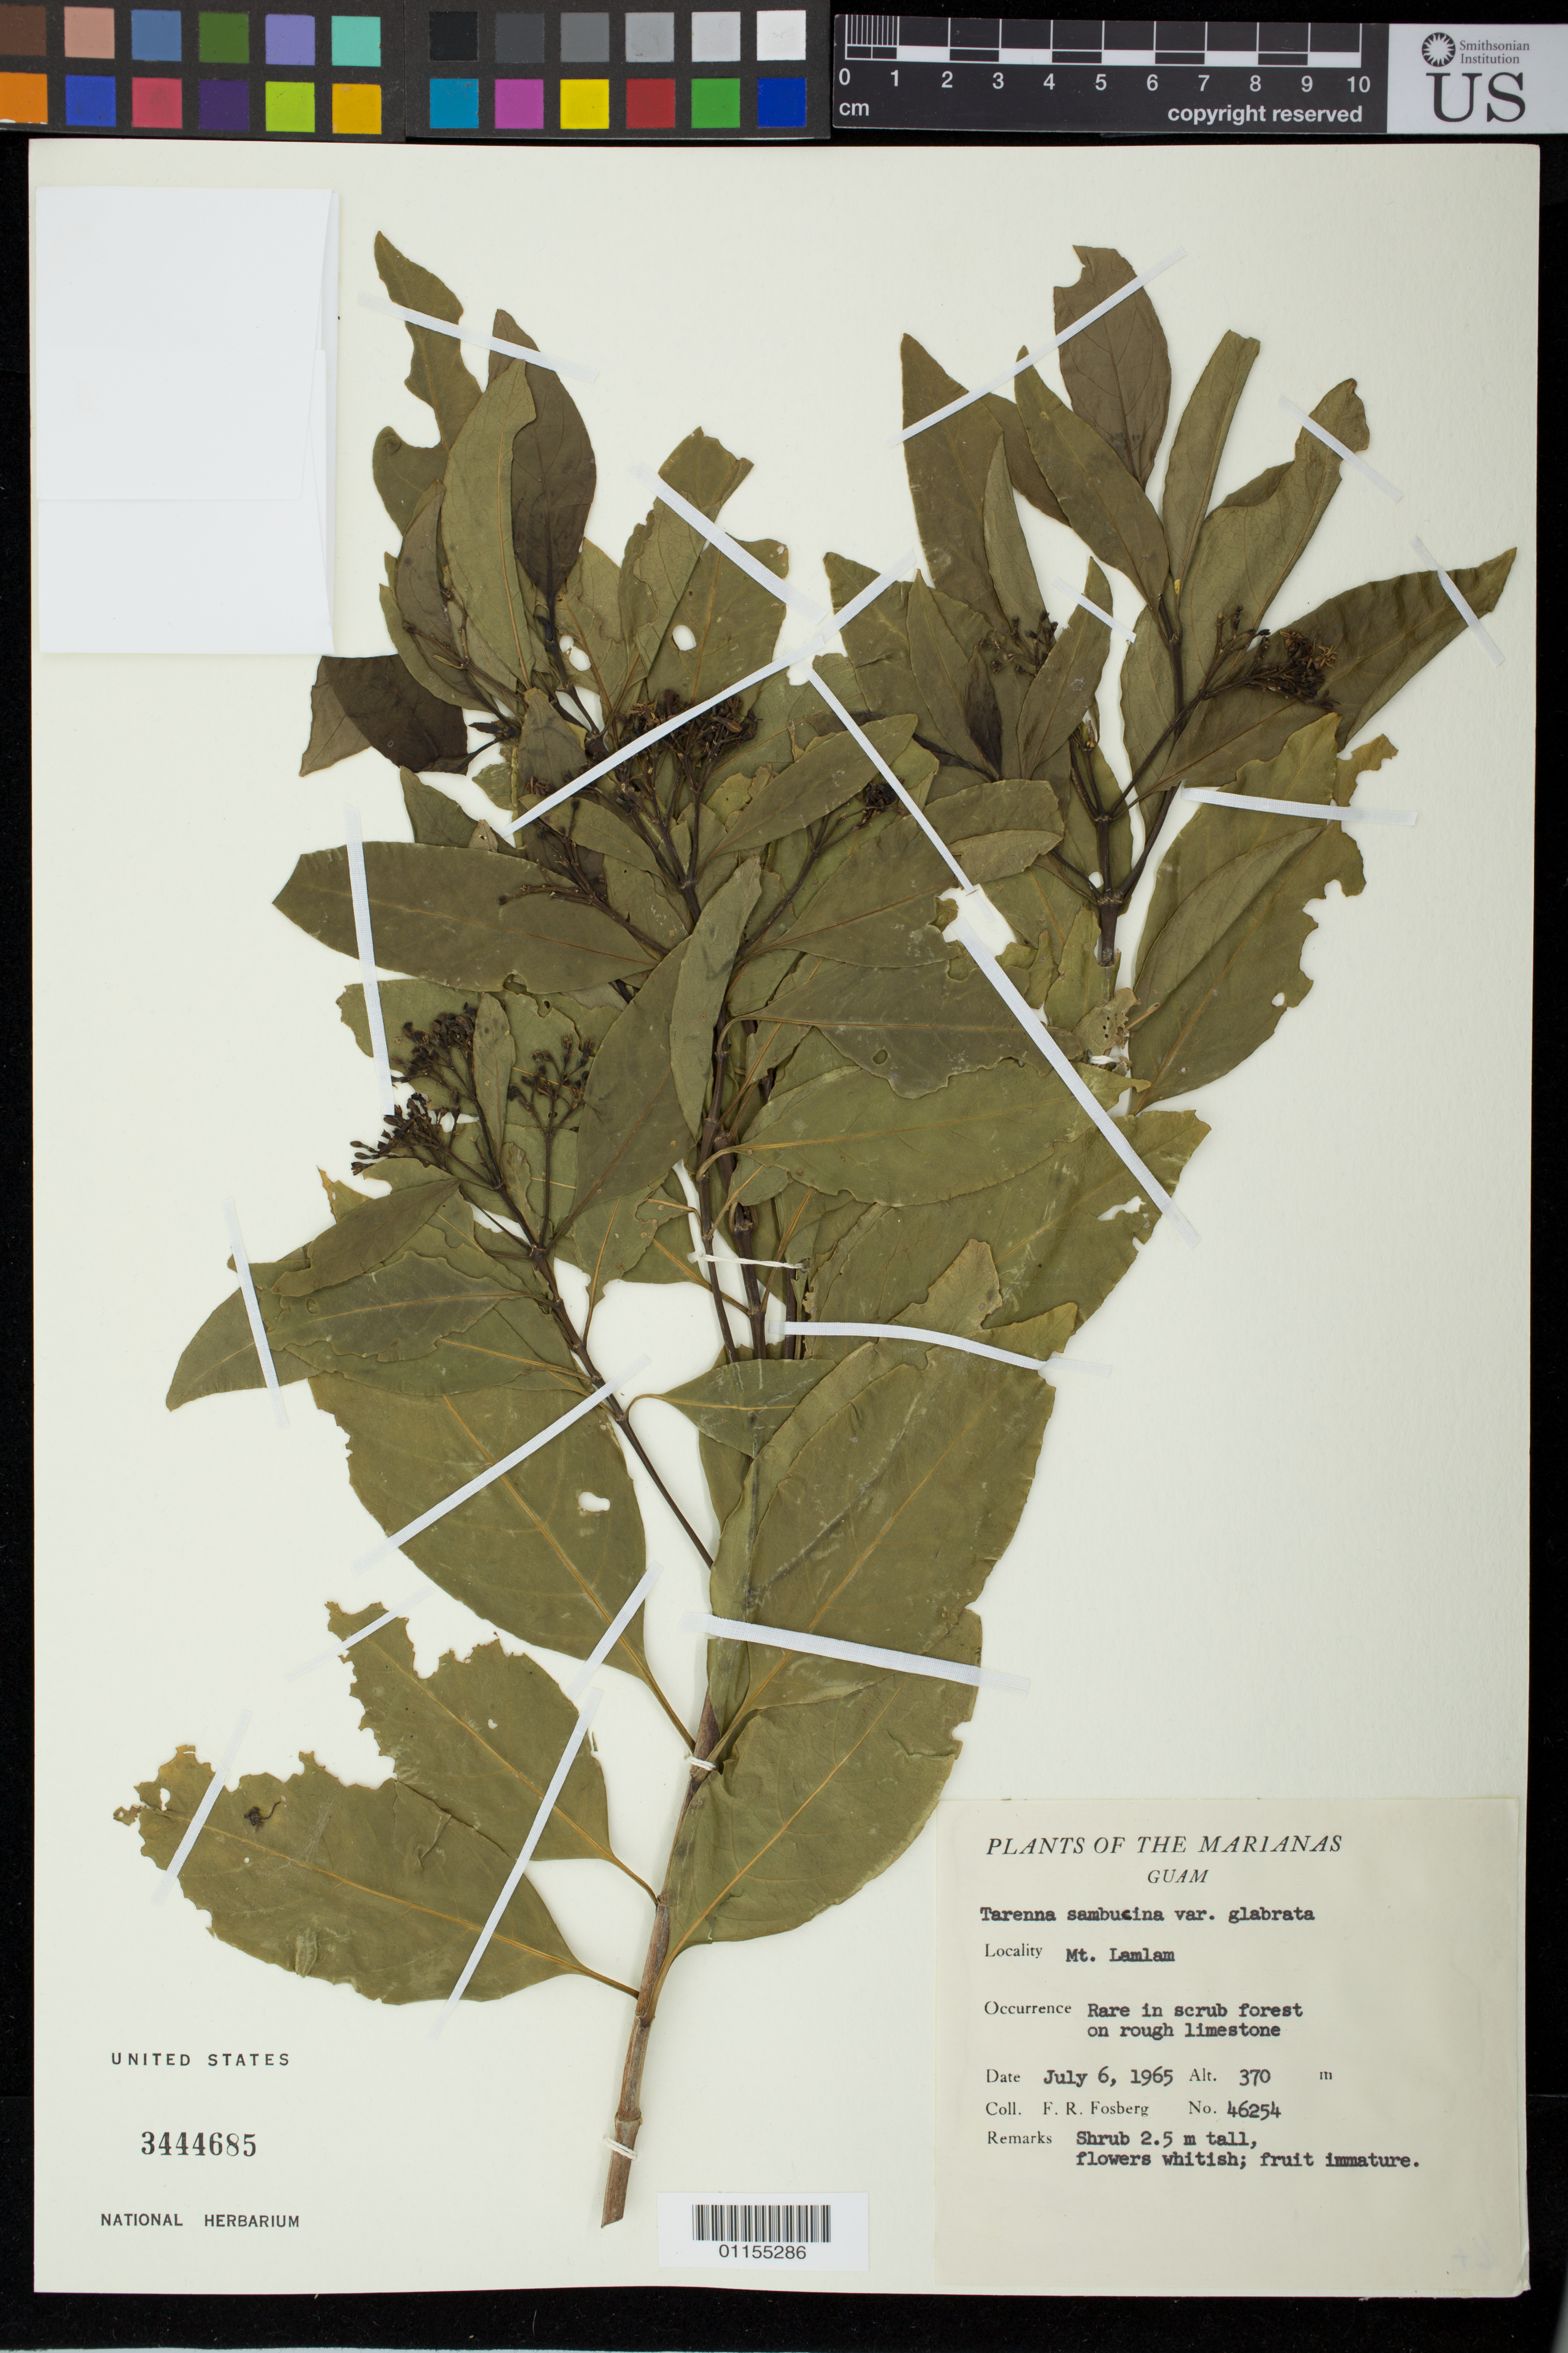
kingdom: Plantae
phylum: Tracheophyta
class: Magnoliopsida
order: Gentianales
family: Rubiaceae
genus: Tarenna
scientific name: Tarenna sambucina var. glabrata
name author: (Merr.) Fosberg & Sachet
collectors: F. R. Fosberg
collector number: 46254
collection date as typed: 06 Jul 1965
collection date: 1965-07-06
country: Guam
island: Guam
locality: Mt. Lamlam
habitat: Rare in scrub forest.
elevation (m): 370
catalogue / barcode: US 3444685